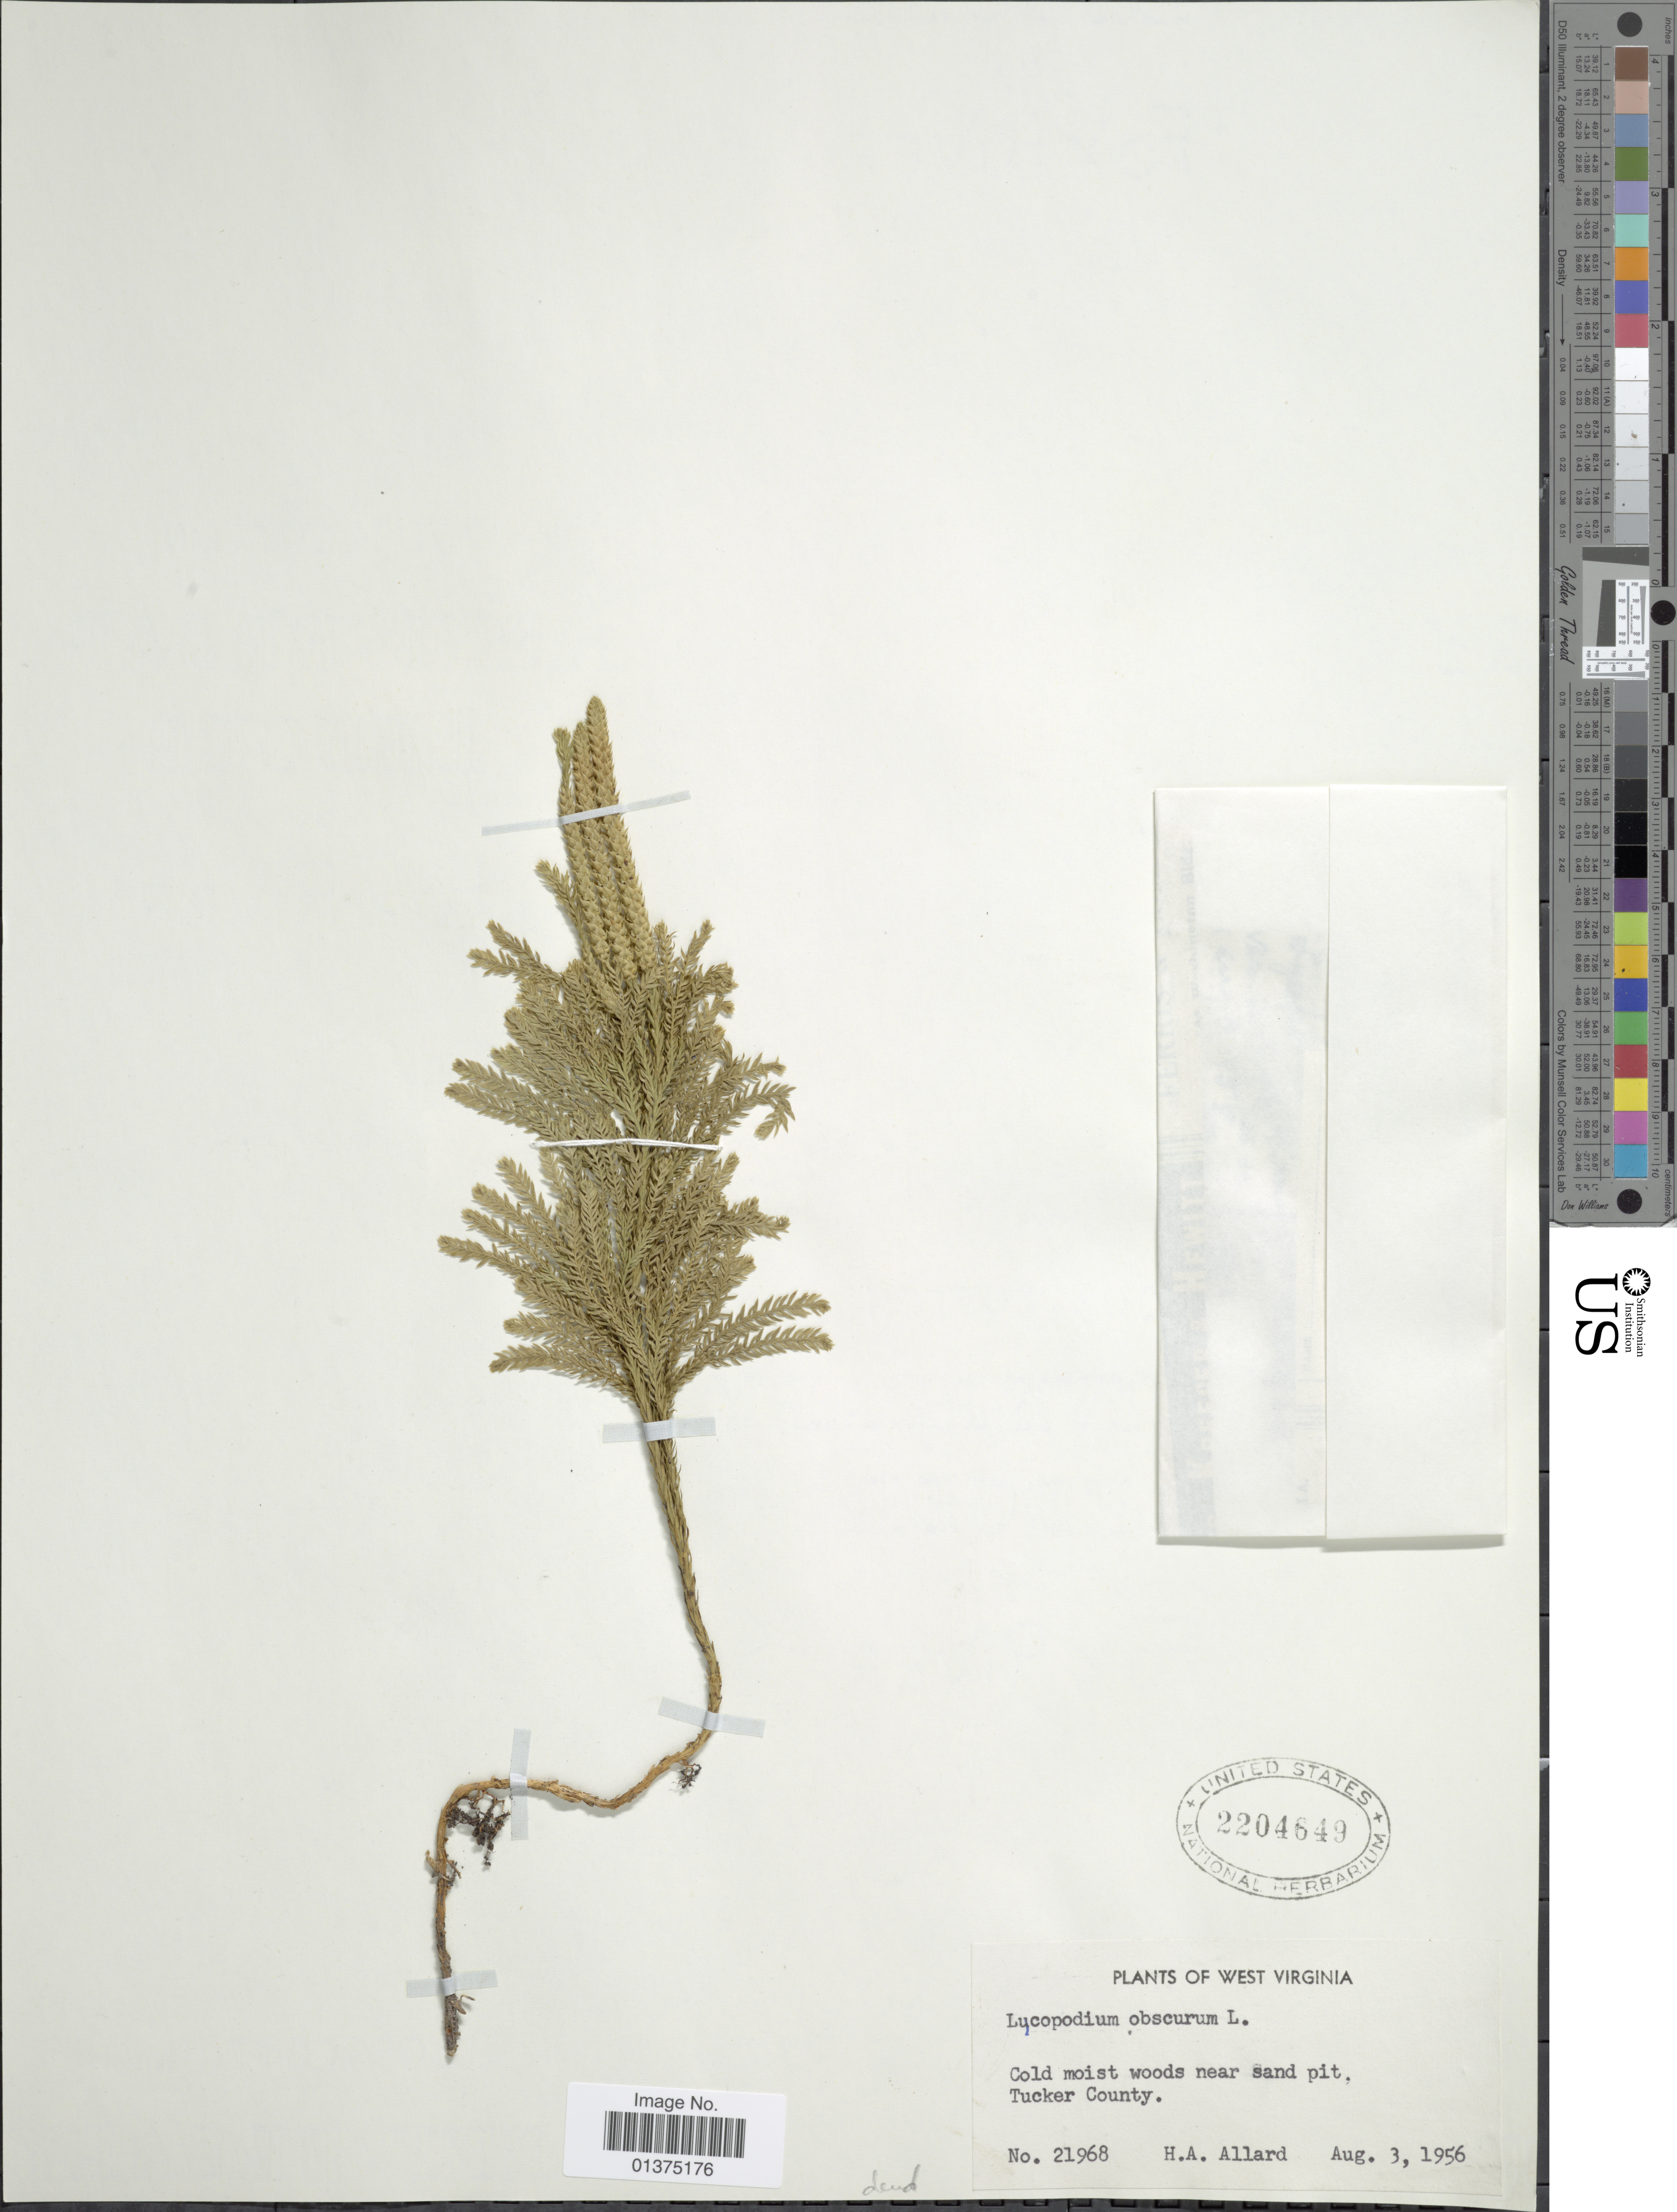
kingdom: Plantae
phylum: Tracheophyta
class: Lycopodiopsida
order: Lycopodiales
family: Lycopodiaceae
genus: Dendrolycopodium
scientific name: Dendrolycopodium dendroideum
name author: (Michx.) A. Haines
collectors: H. A. Allard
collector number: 21968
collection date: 1956-08-03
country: United States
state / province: West Virginia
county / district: Tucker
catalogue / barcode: US 2204649